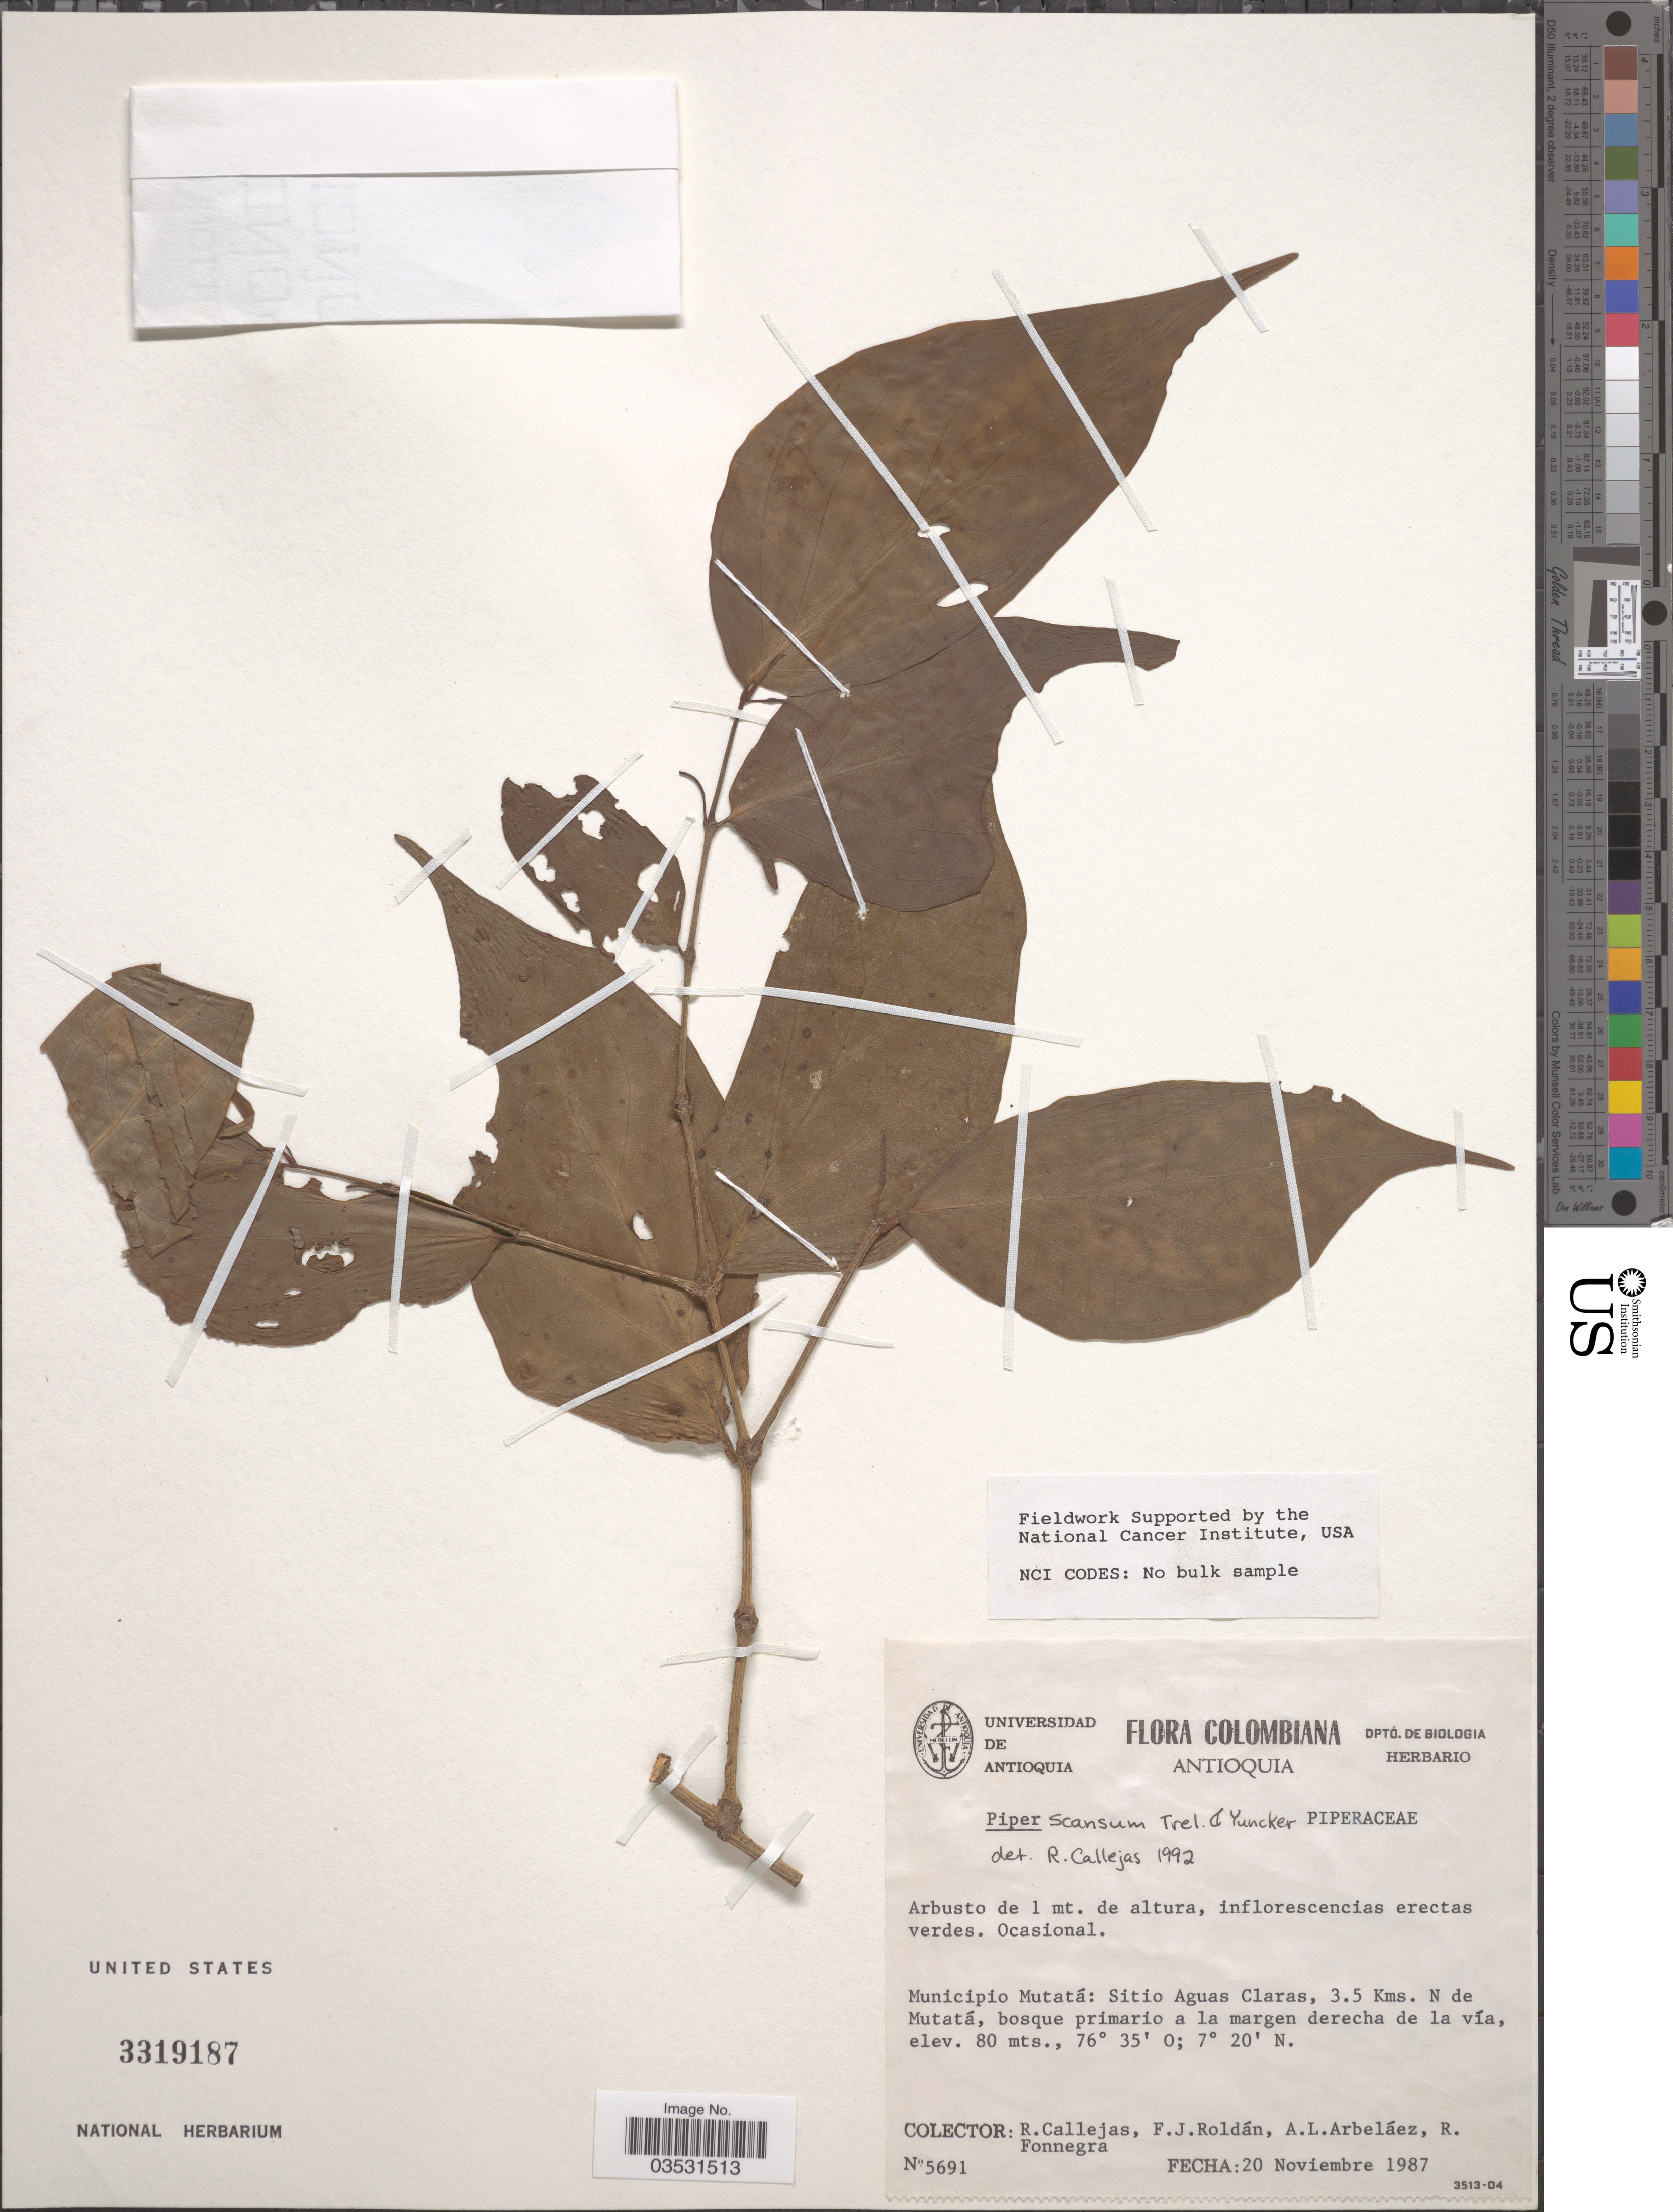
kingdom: Plantae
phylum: Tracheophyta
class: Magnoliopsida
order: Piperales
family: Piperaceae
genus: Piper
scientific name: Piper scansum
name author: Trel. & Yunck.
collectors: R. Callejas, F. J. Roldán, A. Arbeláez Alvarez & R. Fonnegra G.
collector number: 5691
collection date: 1987-11-20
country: Colombia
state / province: Antioquia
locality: Municipio Mutatá: Sitio Aguas Claras, 3.5 Kms. N de Mutatá, bosque primario a la margen derecha de la vía.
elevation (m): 80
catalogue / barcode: US 3319187